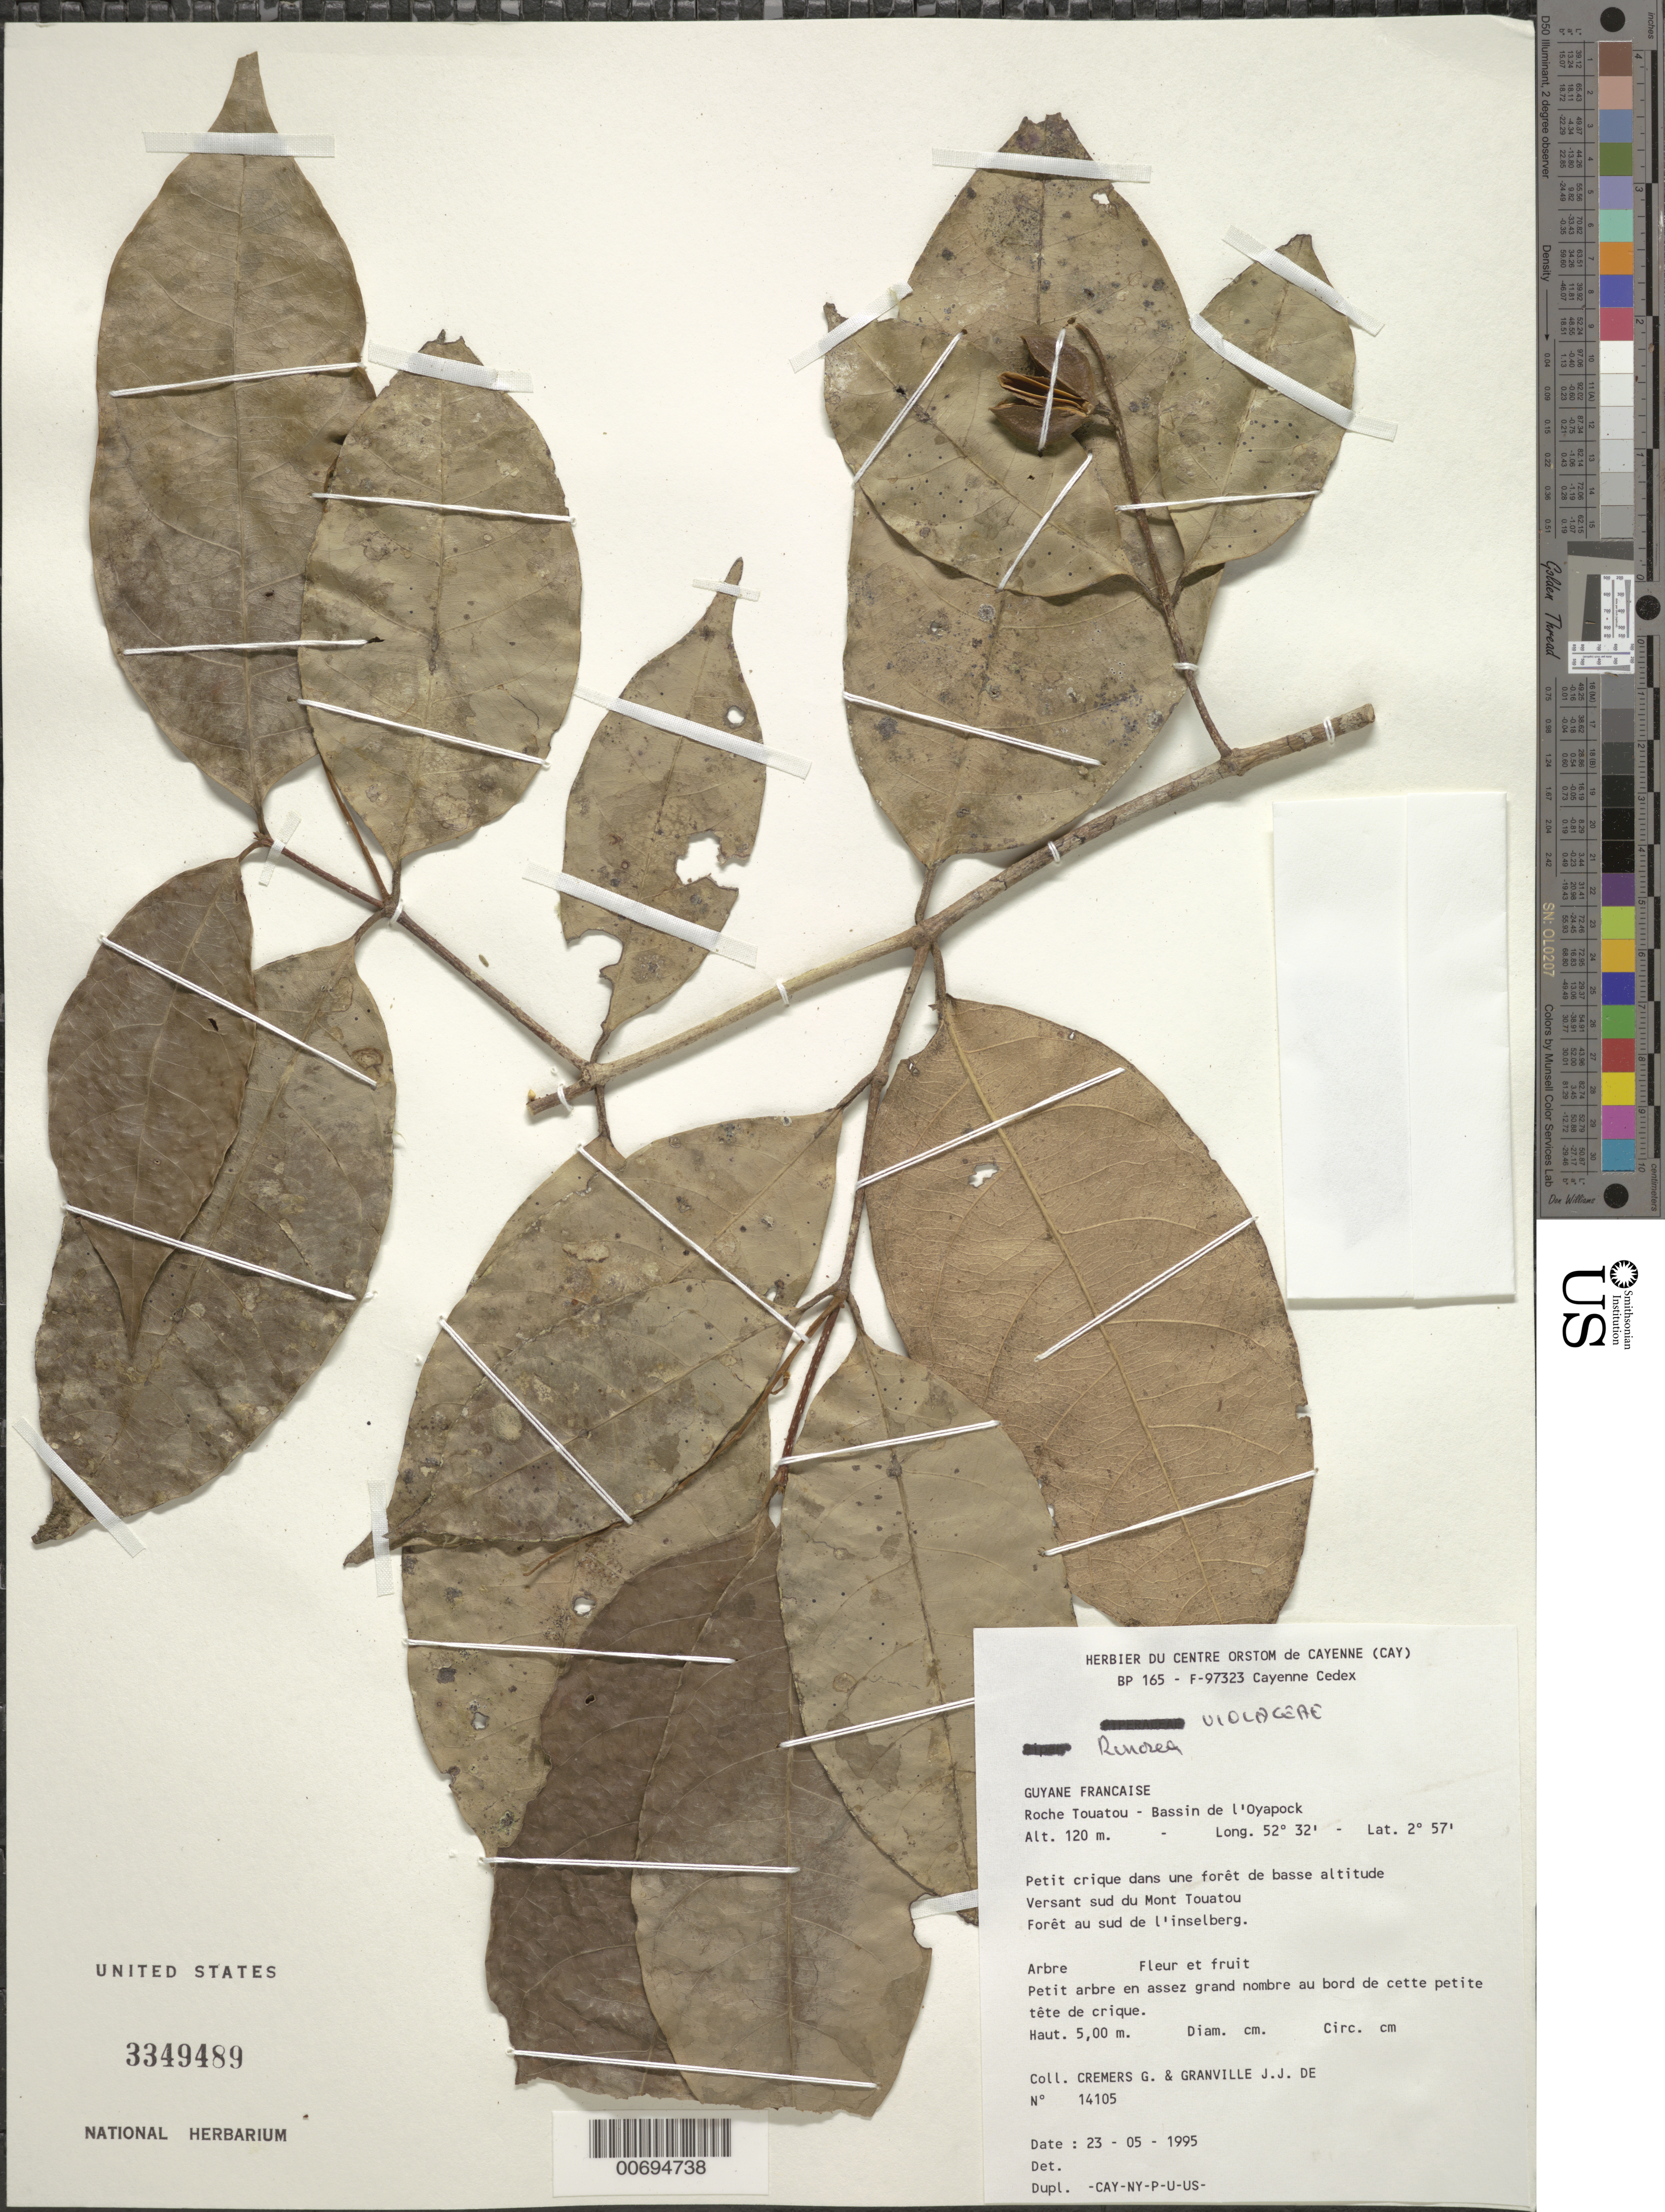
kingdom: Plantae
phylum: Tracheophyta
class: Magnoliopsida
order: Malpighiales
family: Violaceae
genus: Rinorea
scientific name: Rinorea riana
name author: Kuntze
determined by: Hoyos-Gomez, S. E.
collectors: G. Cremers & J.-J. de Granville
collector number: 14105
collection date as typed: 23-May-95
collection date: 1995-05-23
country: French Guiana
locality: Roche Touatou, Bassin de l'Oyapock, versant sud du Mont Touatou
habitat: Small creek in low forest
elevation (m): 120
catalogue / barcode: US 3349489